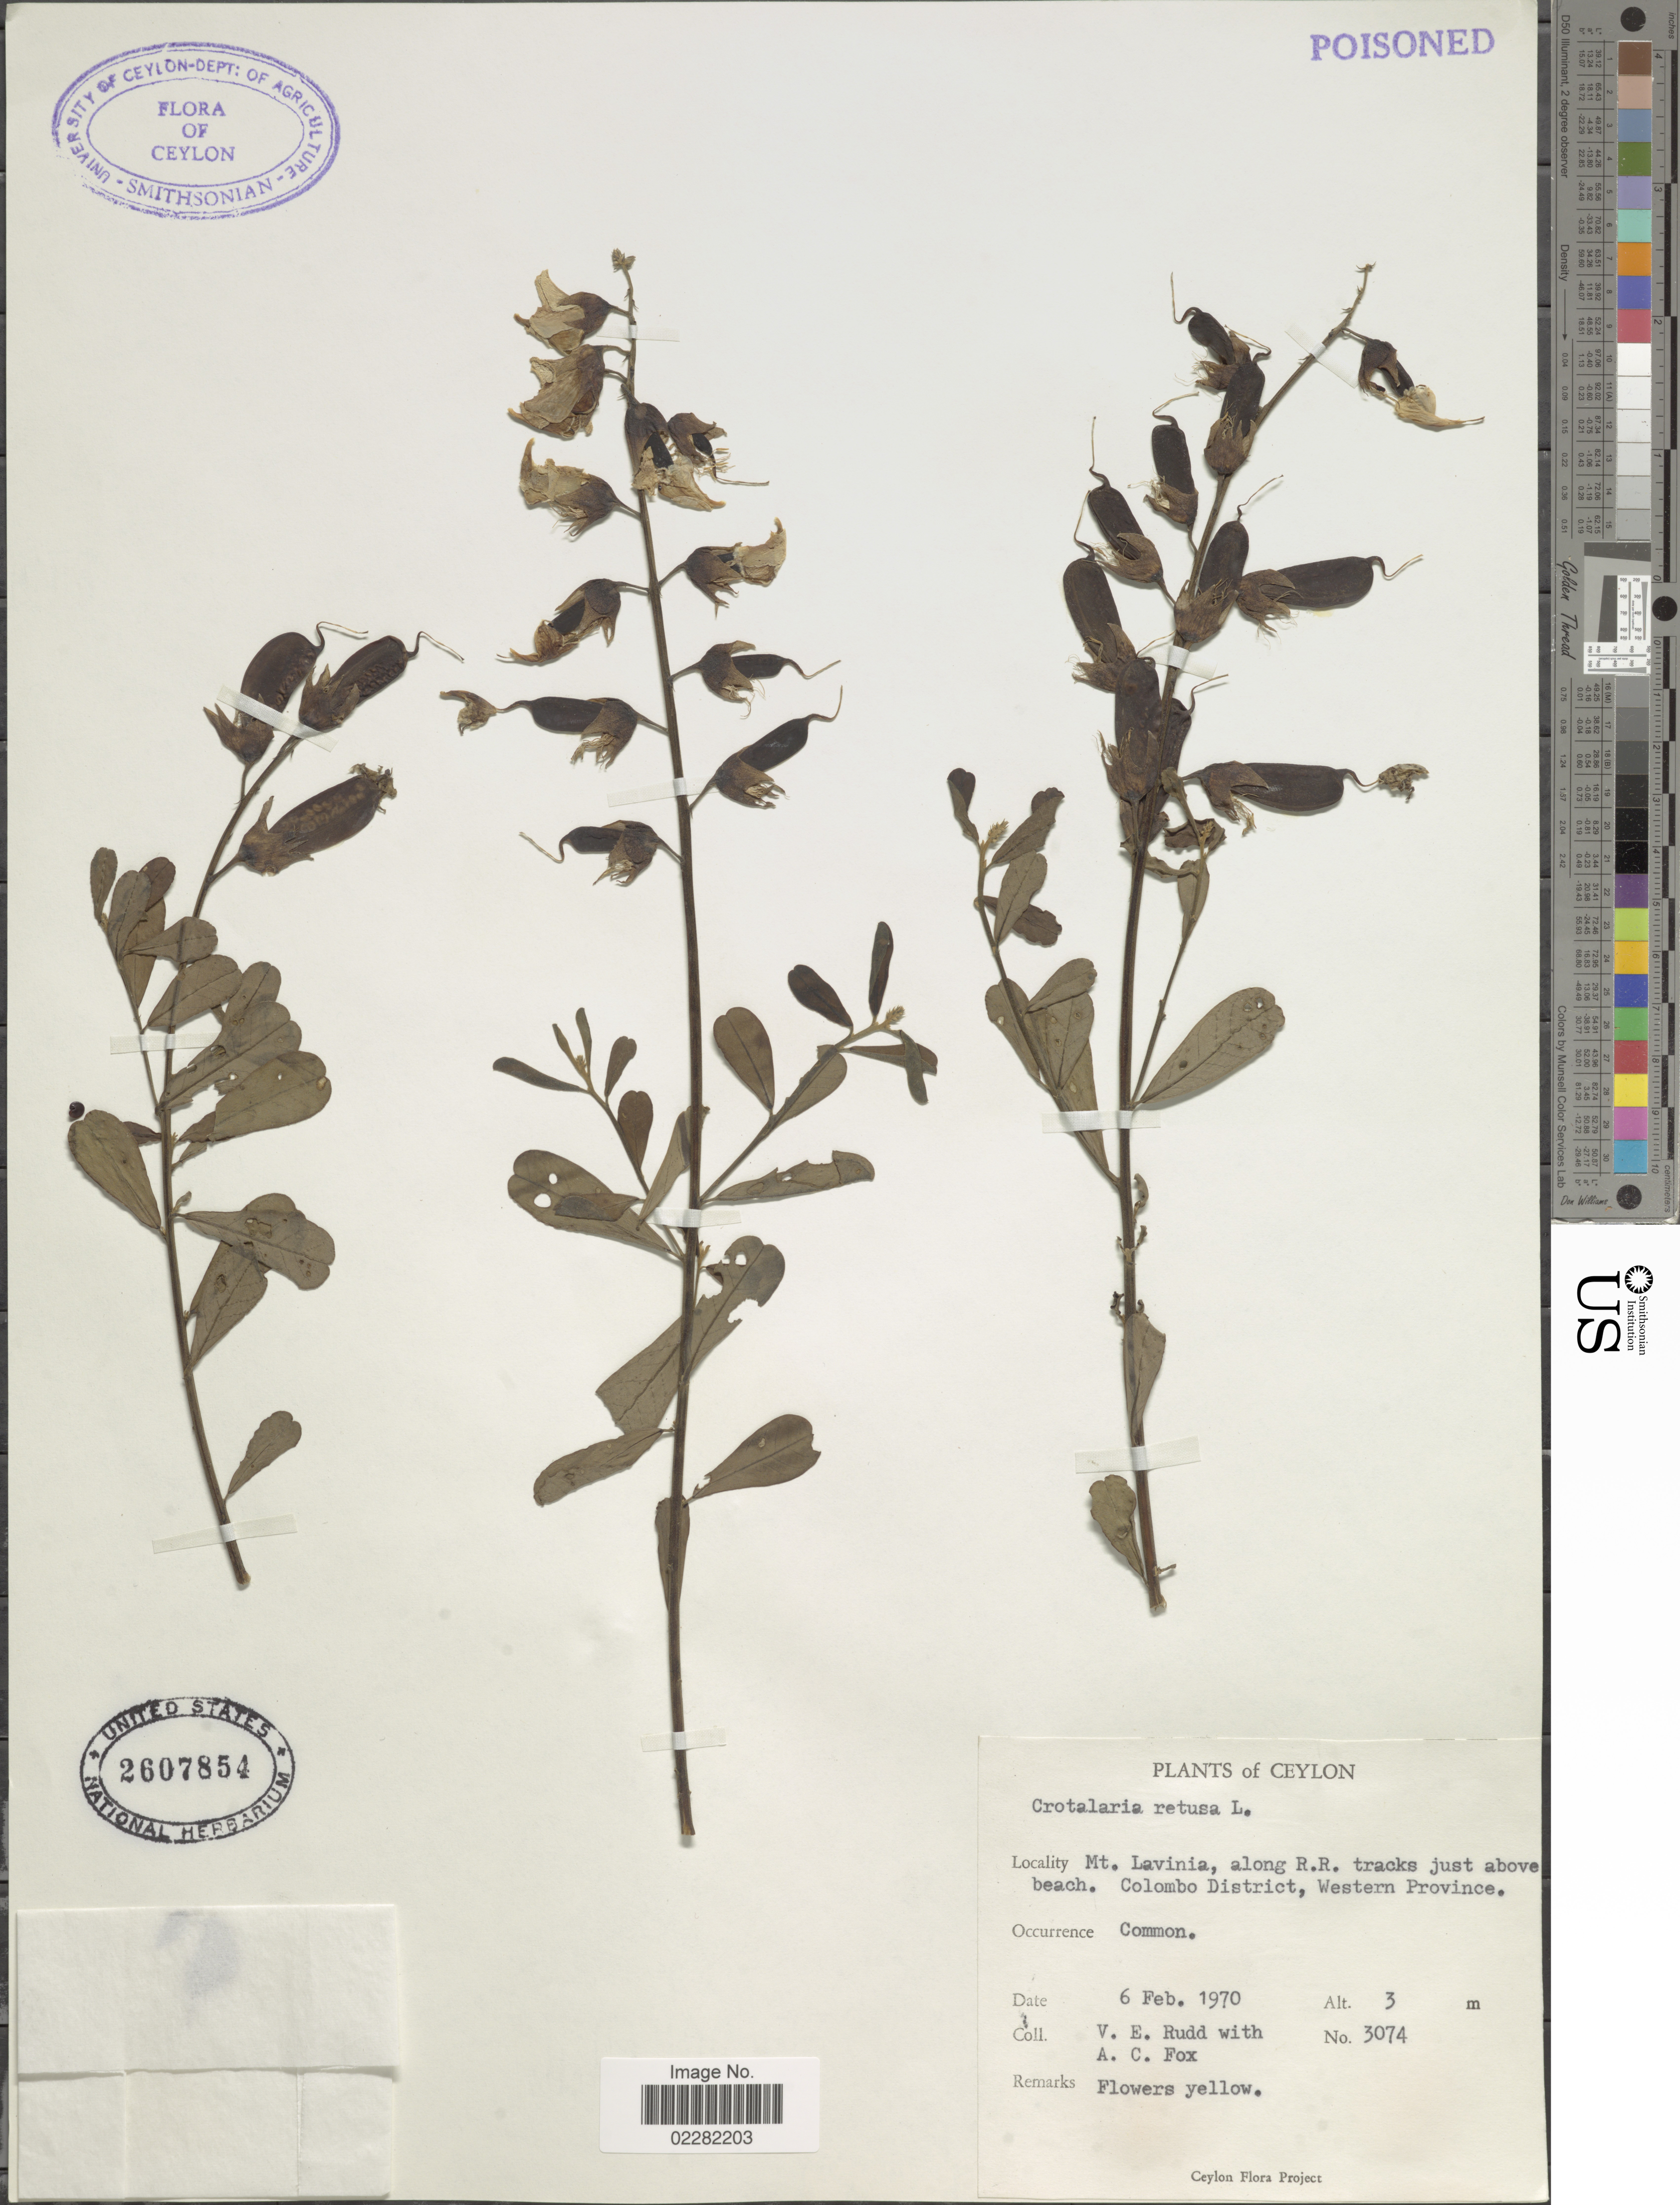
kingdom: Plantae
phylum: Tracheophyta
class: Magnoliopsida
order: Fabales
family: Fabaceae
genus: Crotalaria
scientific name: Crotalaria retusa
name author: L.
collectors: V. E. Rudd & A. Fox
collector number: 3074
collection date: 1970-02-06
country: Sri Lanka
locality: Ceylon, Mt . lavinia, along R. R. tracks just above beach. Colombo District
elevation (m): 3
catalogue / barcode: US 2607854